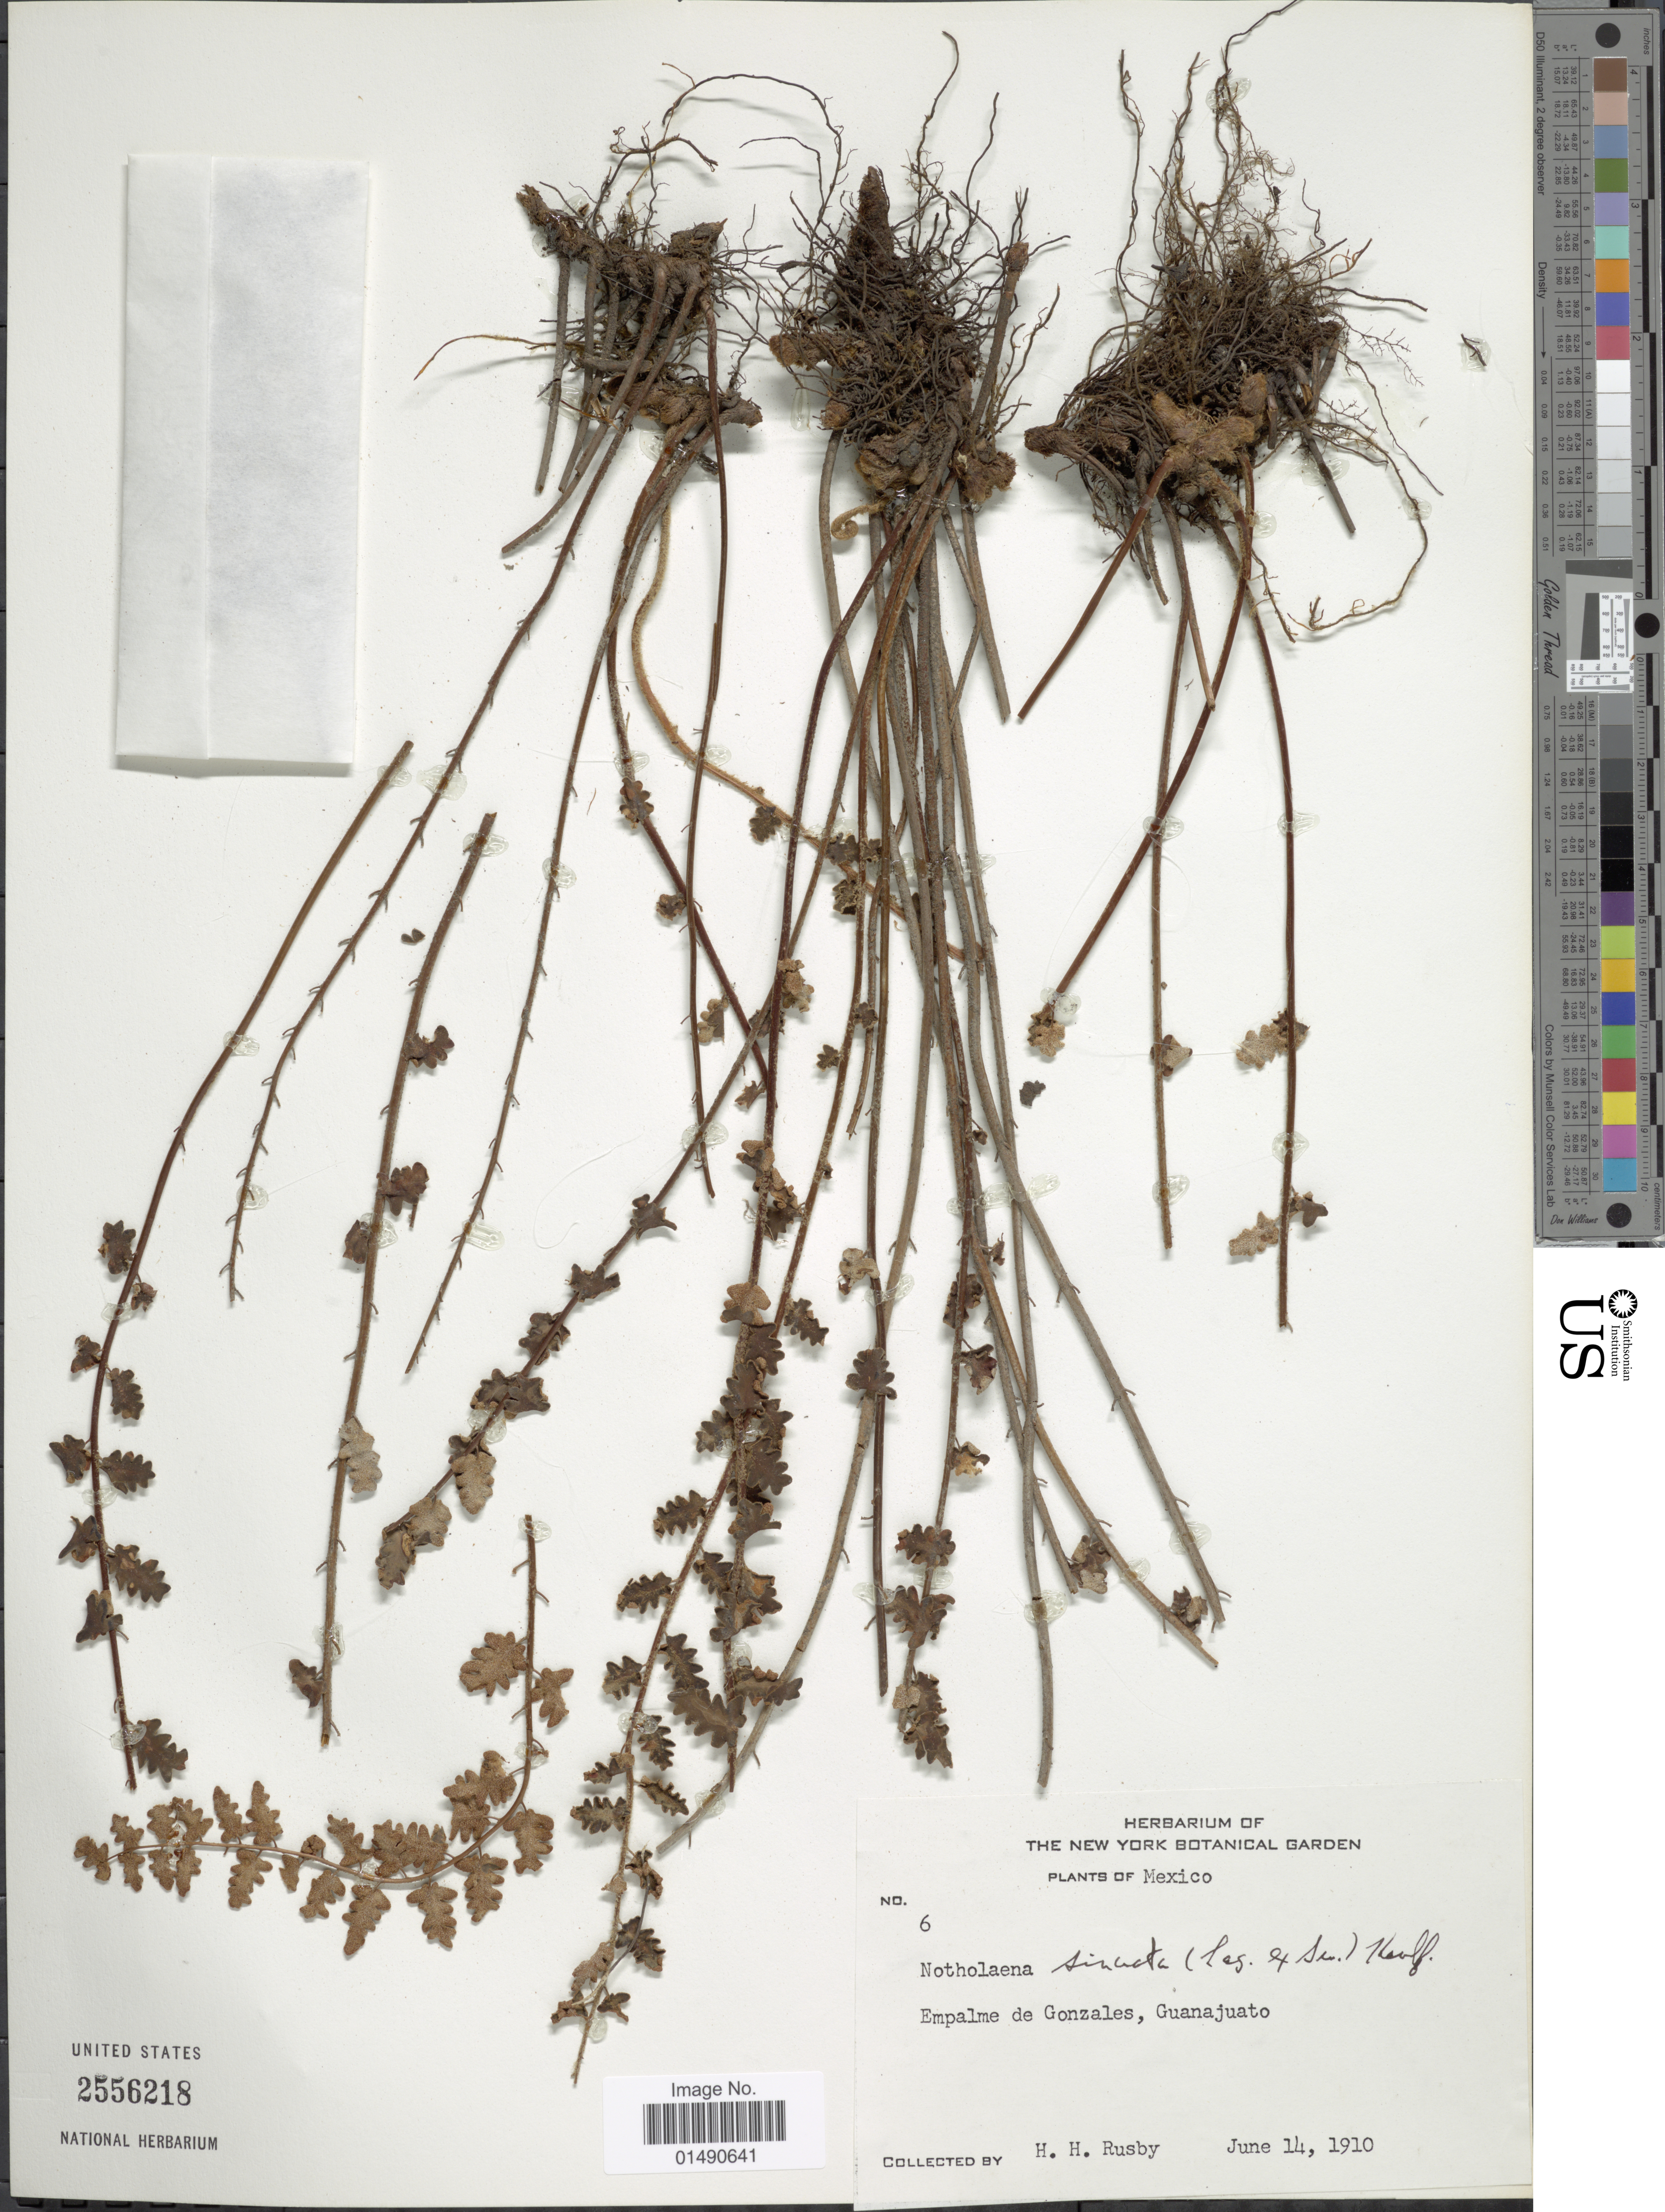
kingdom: Plantae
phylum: Tracheophyta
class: Polypodiopsida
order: Polypodiales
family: Pteridaceae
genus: Astrolepis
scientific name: Astrolepis sinuata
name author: (Lag. ex Sw.) D.M. Benham & Windham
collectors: H. H. Rusby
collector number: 6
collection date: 1910-06-14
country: Mexico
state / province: Guanajuato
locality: Empalme de Gonzales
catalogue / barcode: US 2556218